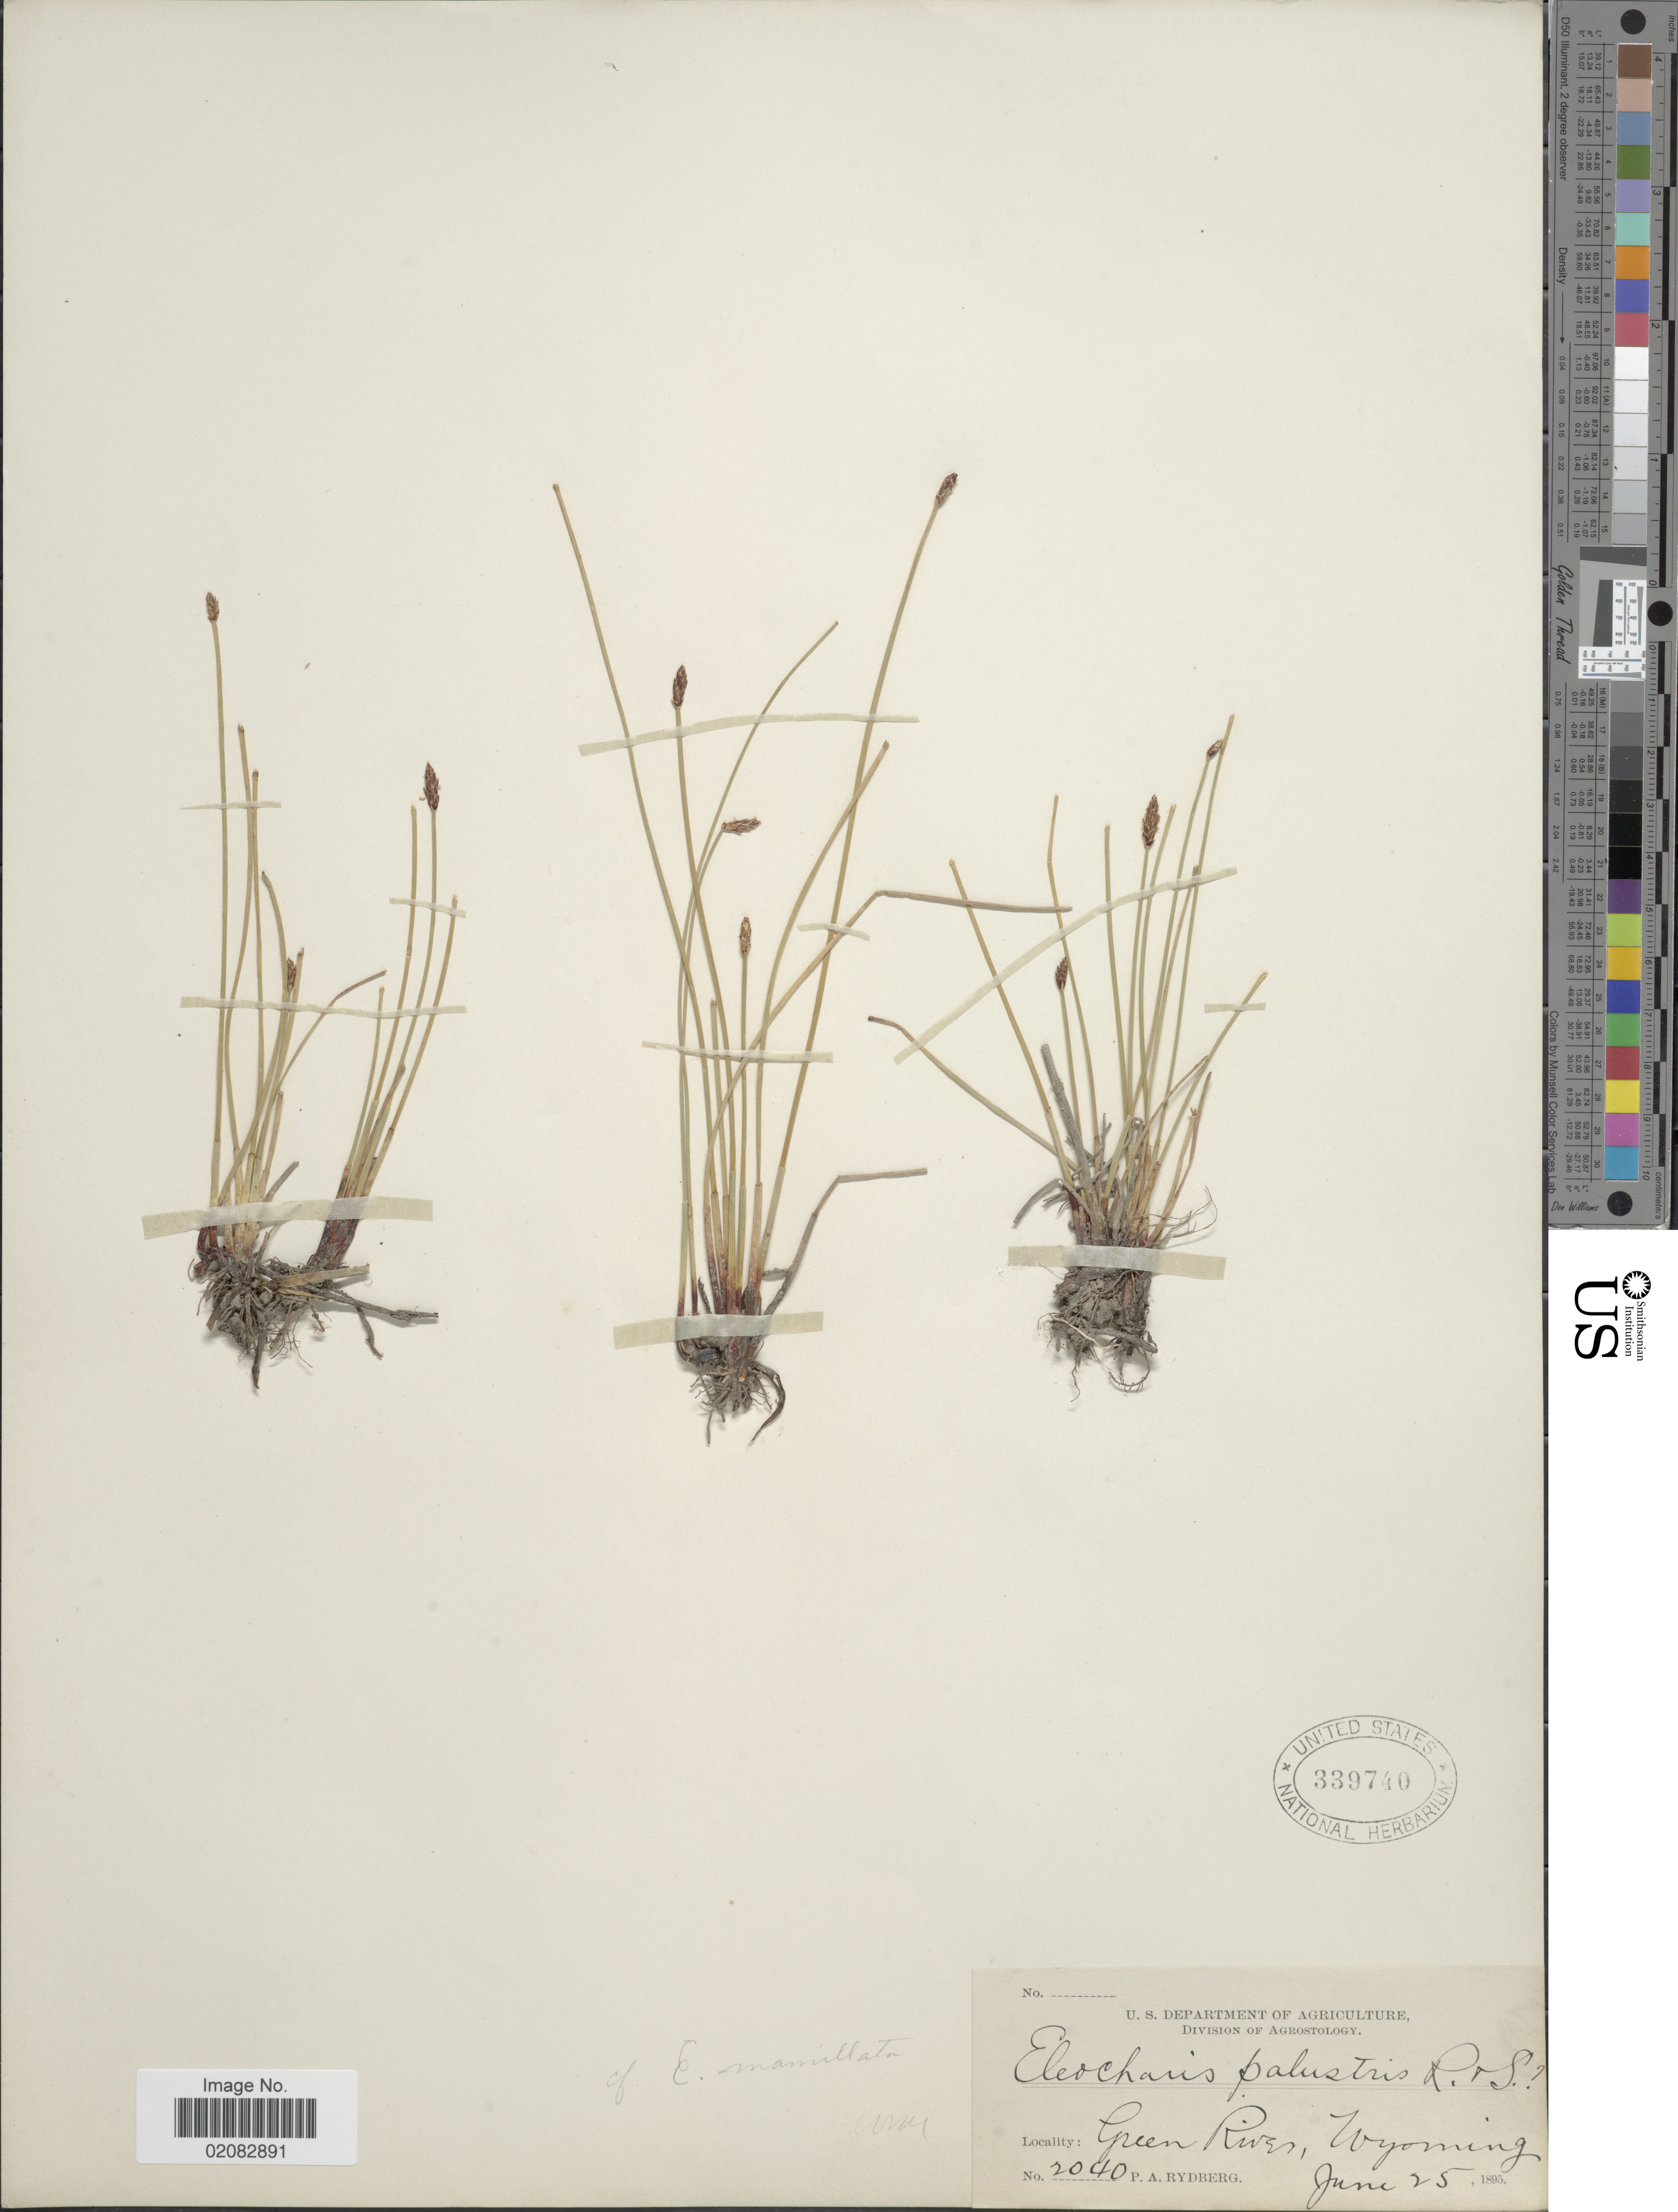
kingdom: Plantae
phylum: Tracheophyta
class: Liliopsida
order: Poales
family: Cyperaceae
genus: Eleocharis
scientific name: Eleocharis macrostachya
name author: Britton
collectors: P. A. Rydberg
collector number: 2040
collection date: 1895-06-25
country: United States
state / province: Wyoming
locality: Green River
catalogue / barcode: US 339740